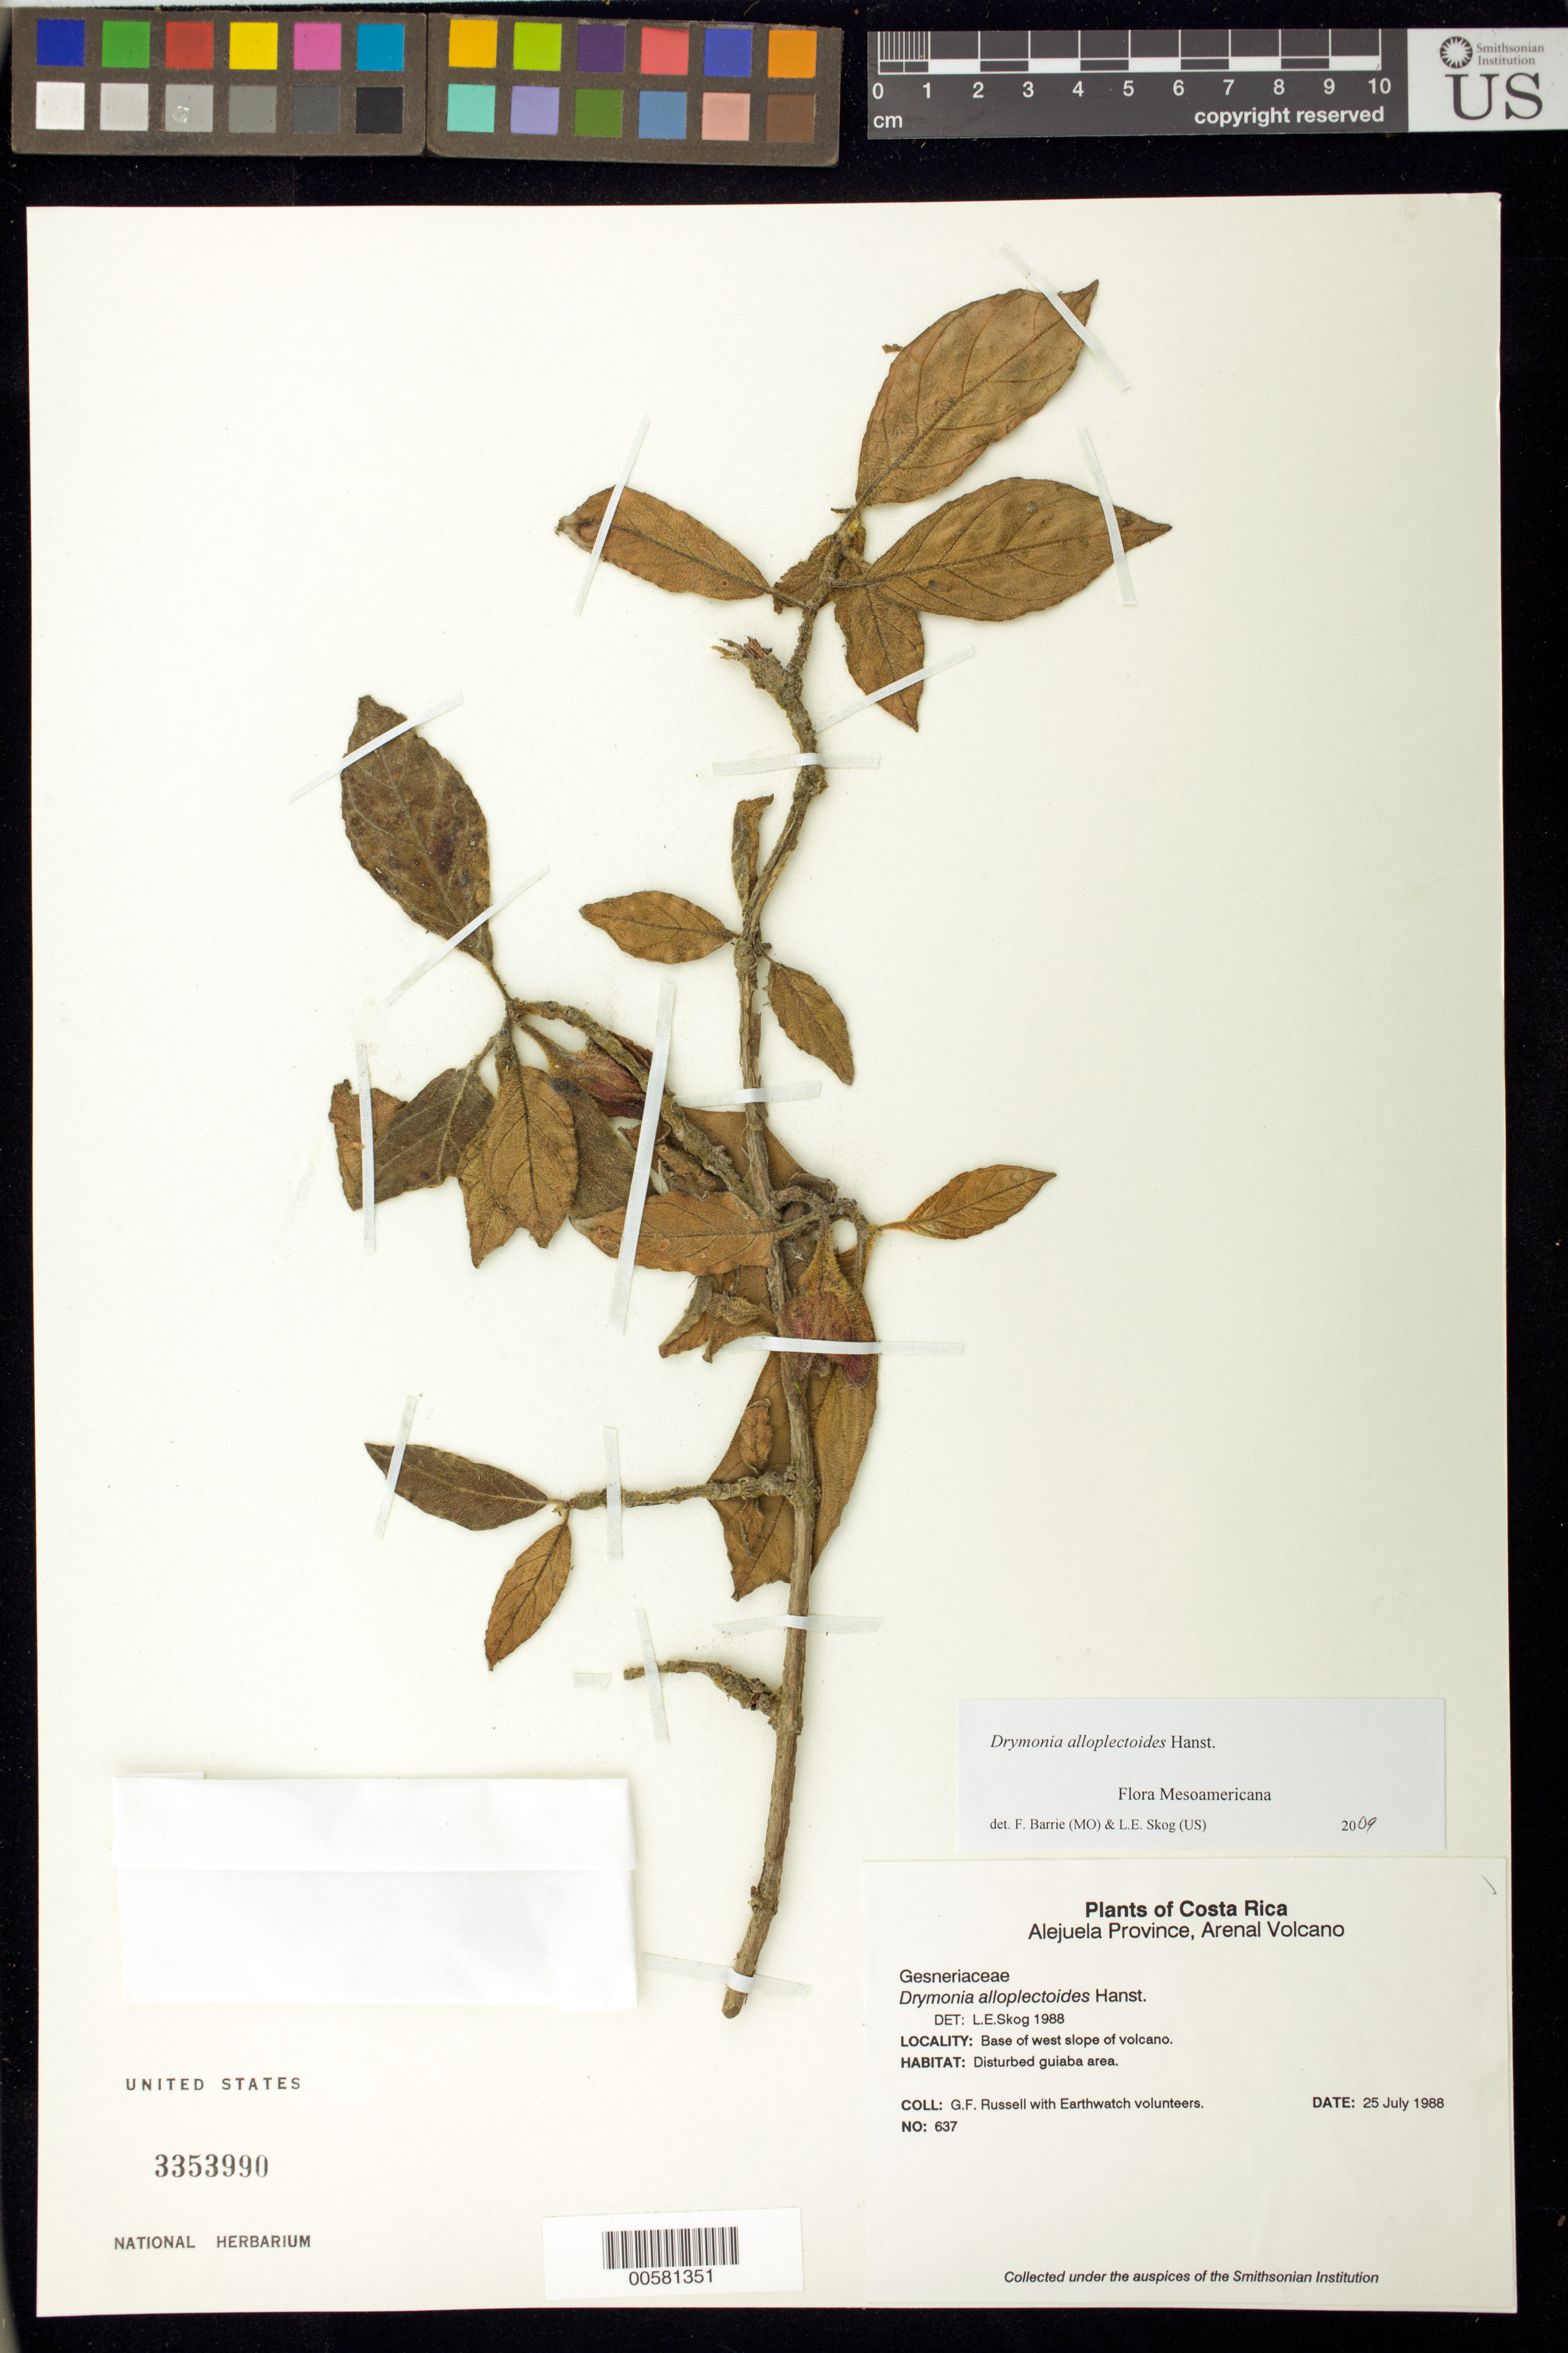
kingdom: Plantae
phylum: Tracheophyta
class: Magnoliopsida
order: Lamiales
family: Gesneriaceae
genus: Drymonia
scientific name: Drymonia alloplectoides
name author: Hanst.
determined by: Skog, Laurence E.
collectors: G. Russell & Earthwatch Volunteers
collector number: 637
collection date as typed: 25 Jul 1988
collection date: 1988-07-25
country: Costa Rica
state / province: Alajuela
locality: Volcan Arenal; base of west slope of volcano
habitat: Disturbed guiaba area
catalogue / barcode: US 3353990